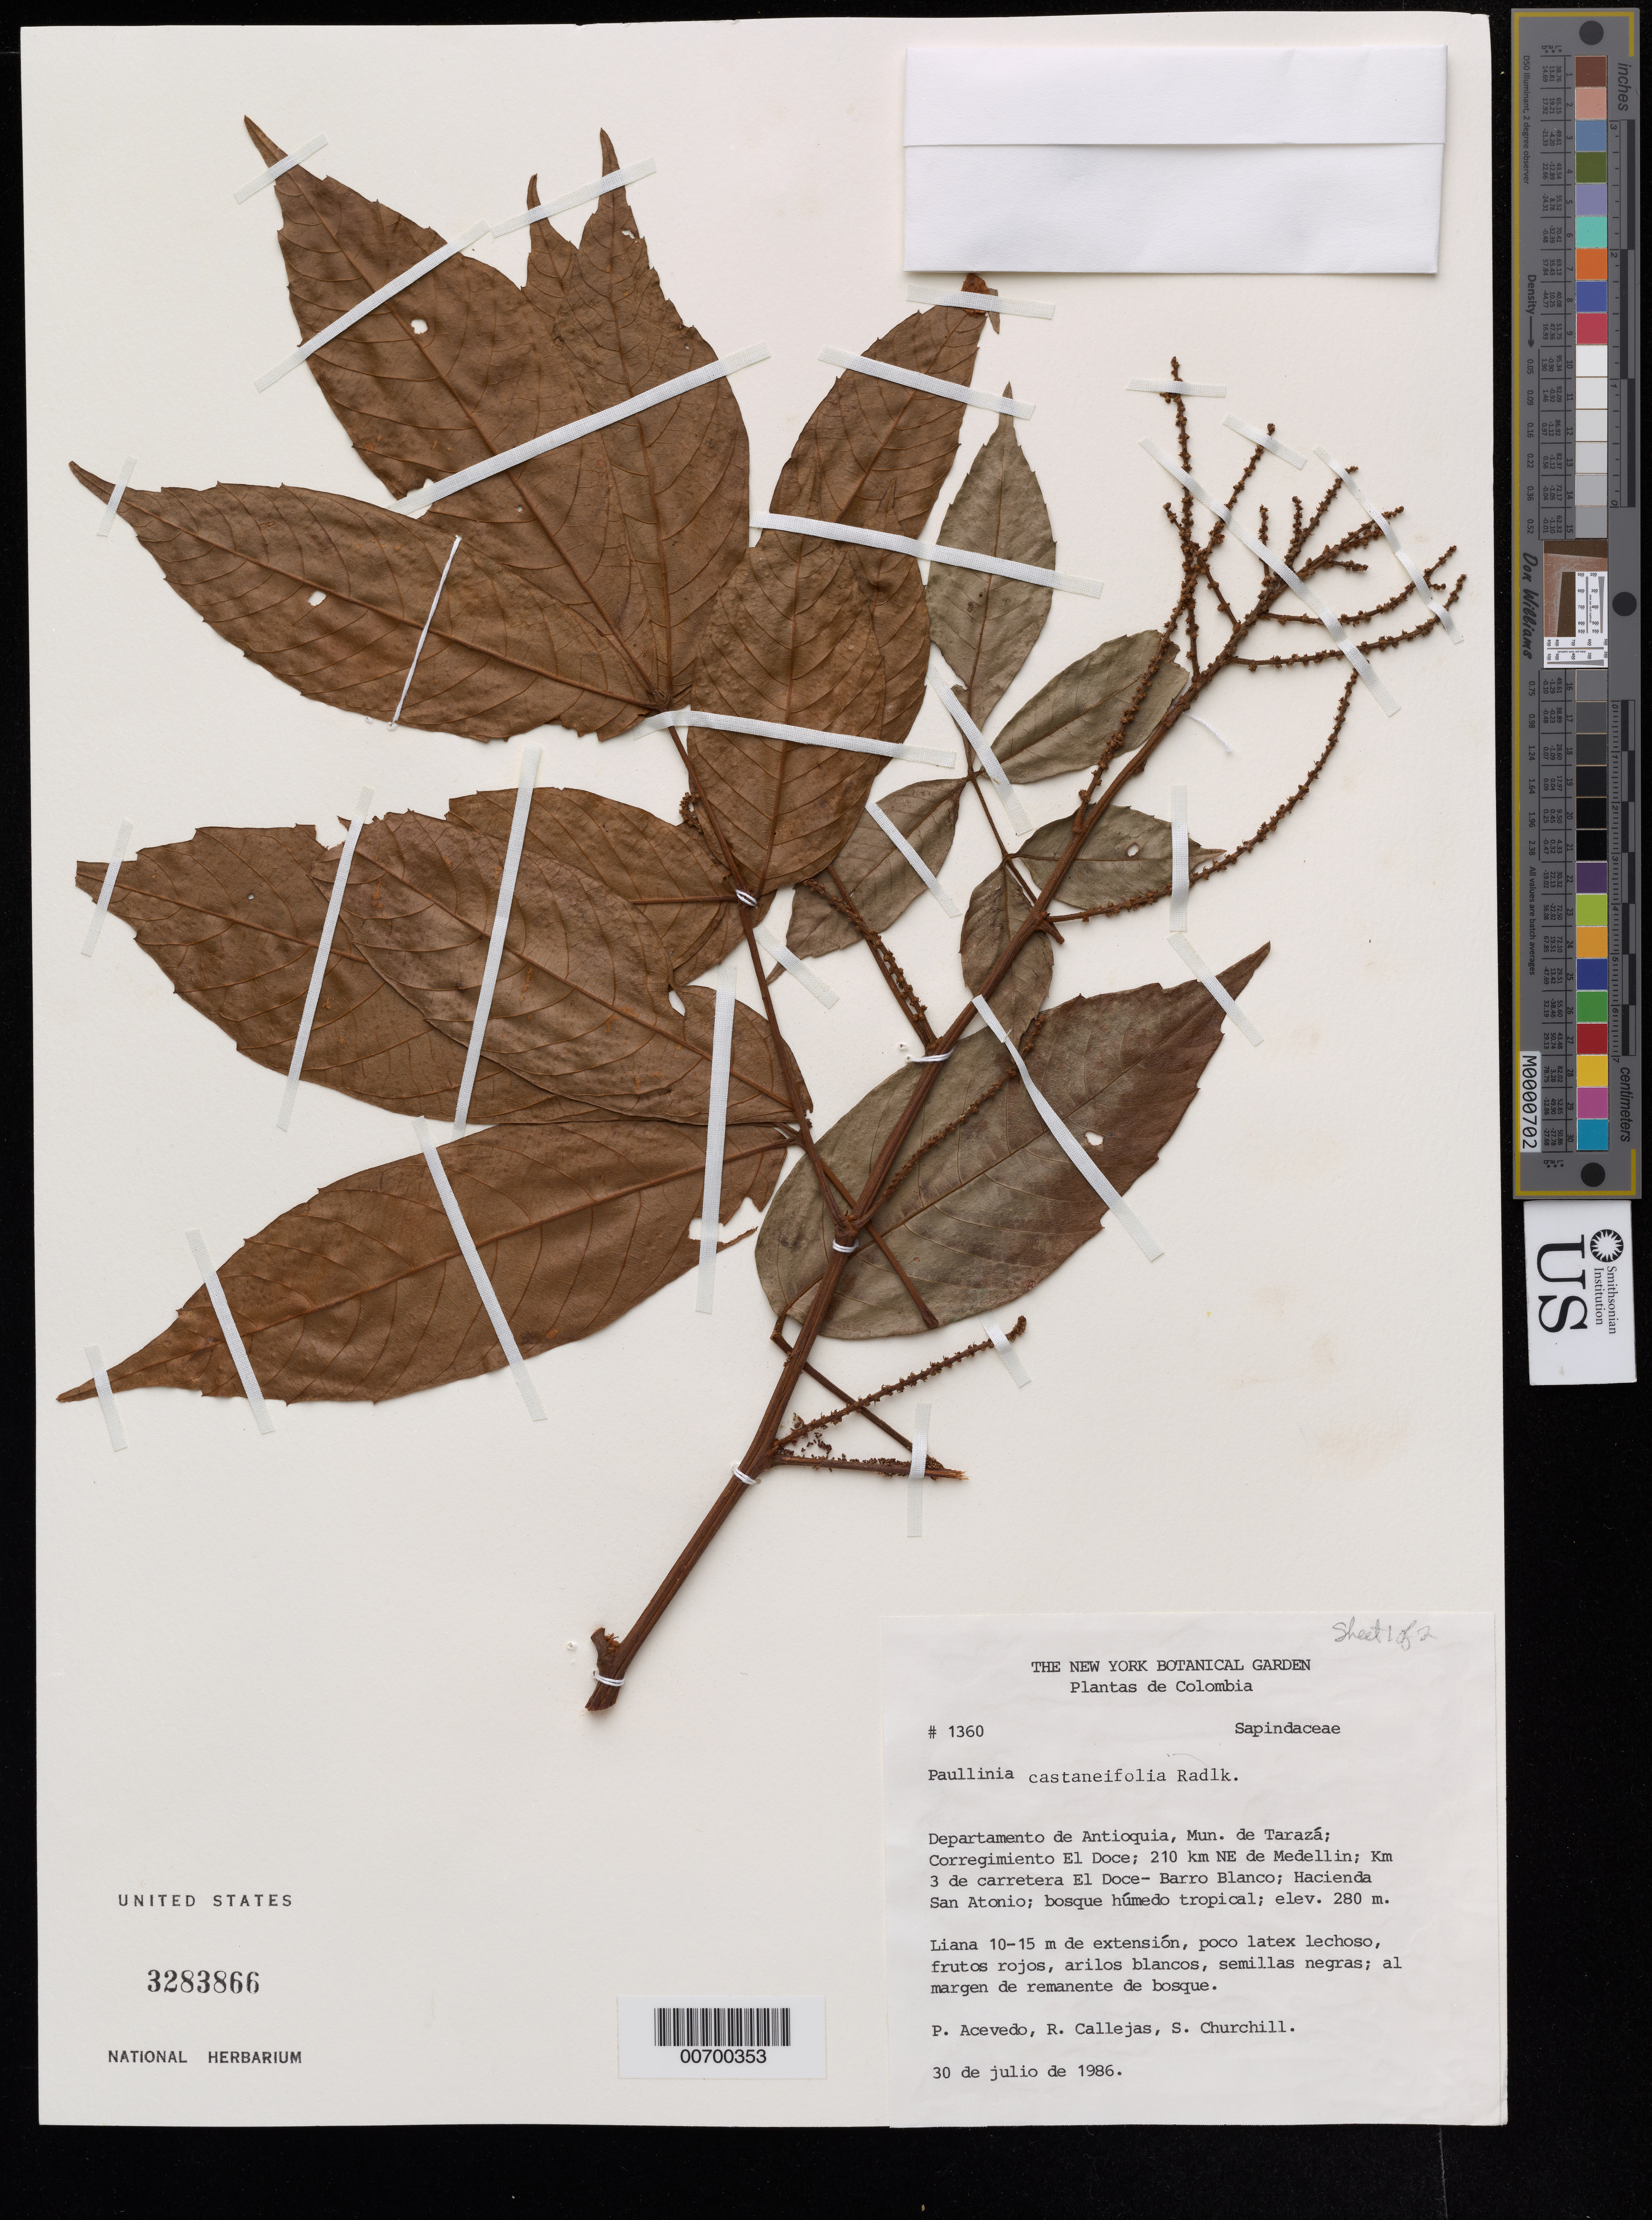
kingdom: Plantae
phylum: Tracheophyta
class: Magnoliopsida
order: Sapindales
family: Sapindaceae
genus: Paullinia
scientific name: Paullinia castaneifolia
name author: Radlk.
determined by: Acevedo-Rodríguez, P., (BOT), Smithsonian Institution - National Museum of Natural History (UNITED STATES)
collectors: P. Acevedo-Rodr., R. Callejas & S. Churchill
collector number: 1360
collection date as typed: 30 Jul 1986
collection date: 1986-07-30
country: Colombia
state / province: Antioquia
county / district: Taraza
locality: Corregimiento El Doce; 210 km norteste de Medellin; km 3 de carretera el Doce a Barro Blanco.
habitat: A orillas de remanente de bosque.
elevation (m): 280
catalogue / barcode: US 3283866